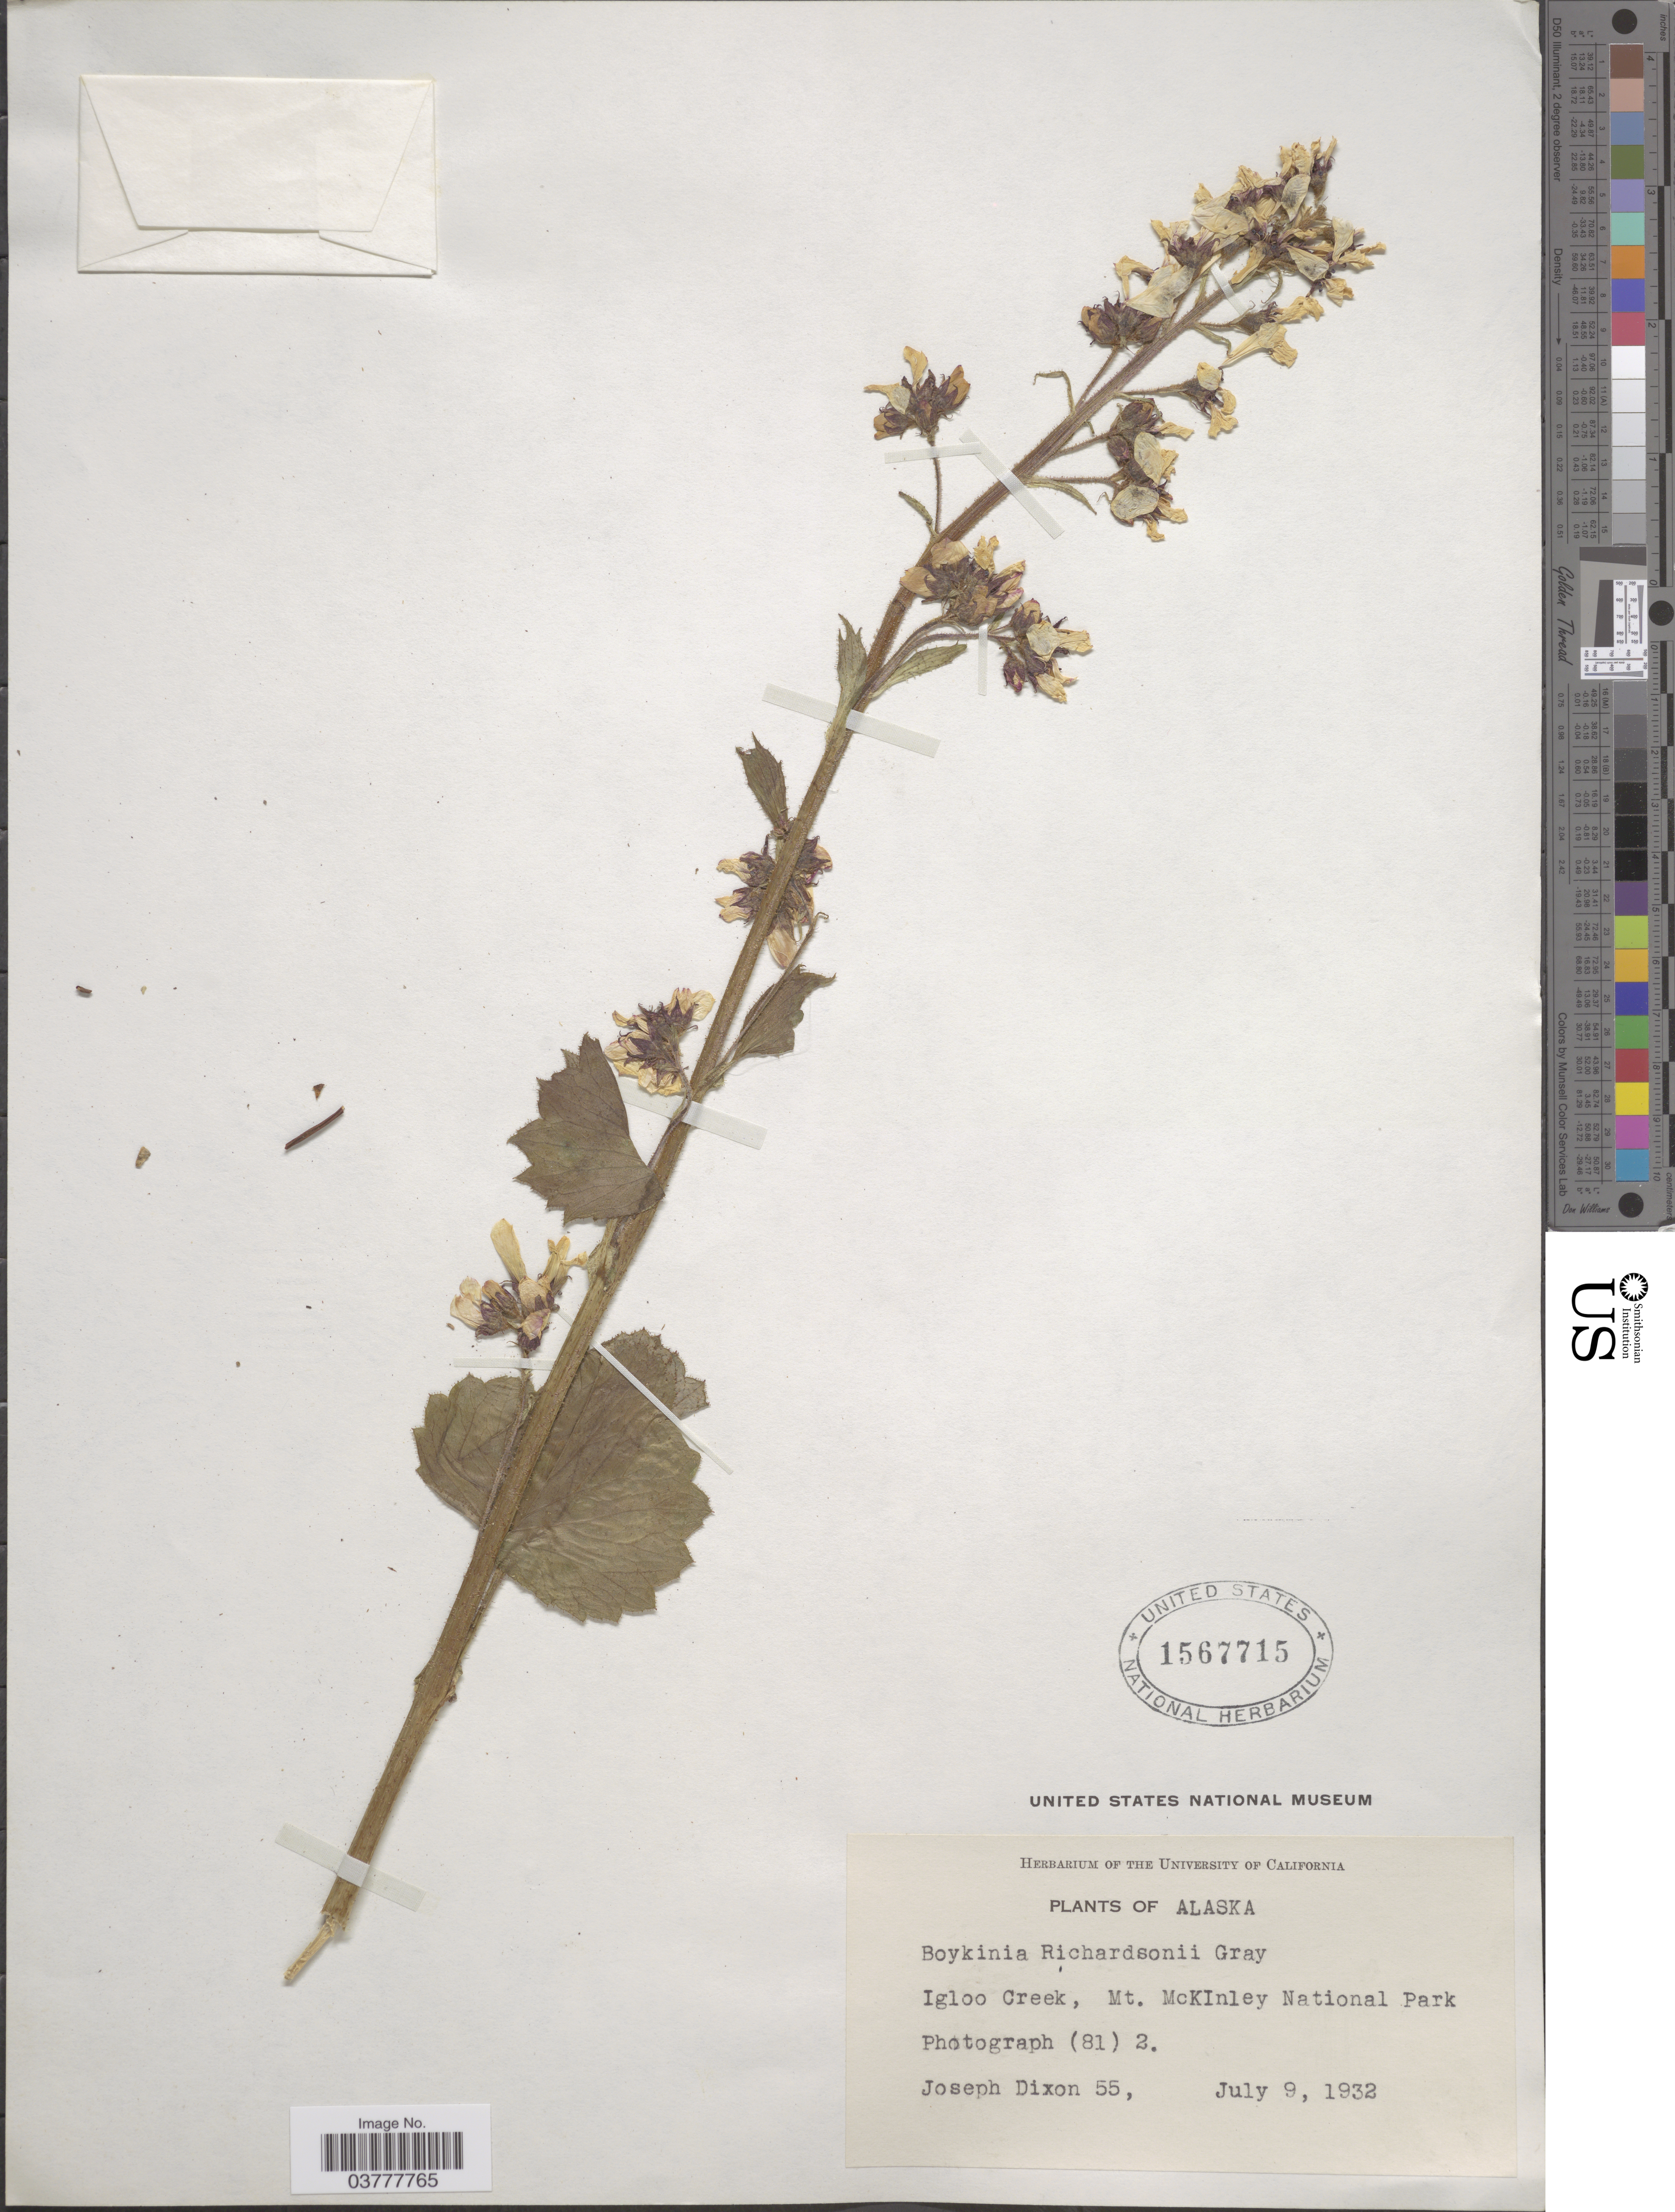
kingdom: Plantae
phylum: Tracheophyta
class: Magnoliopsida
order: Saxifragales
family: Saxifragaceae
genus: Boykinia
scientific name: Boykinia richardsonii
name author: (Hook.) A. Gray ex B.D. Jacks.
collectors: J. Dixon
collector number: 55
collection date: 1932-07-09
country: United States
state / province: Alaska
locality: Igloo Creek, Mt. McKinley National Park.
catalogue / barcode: US 1567715